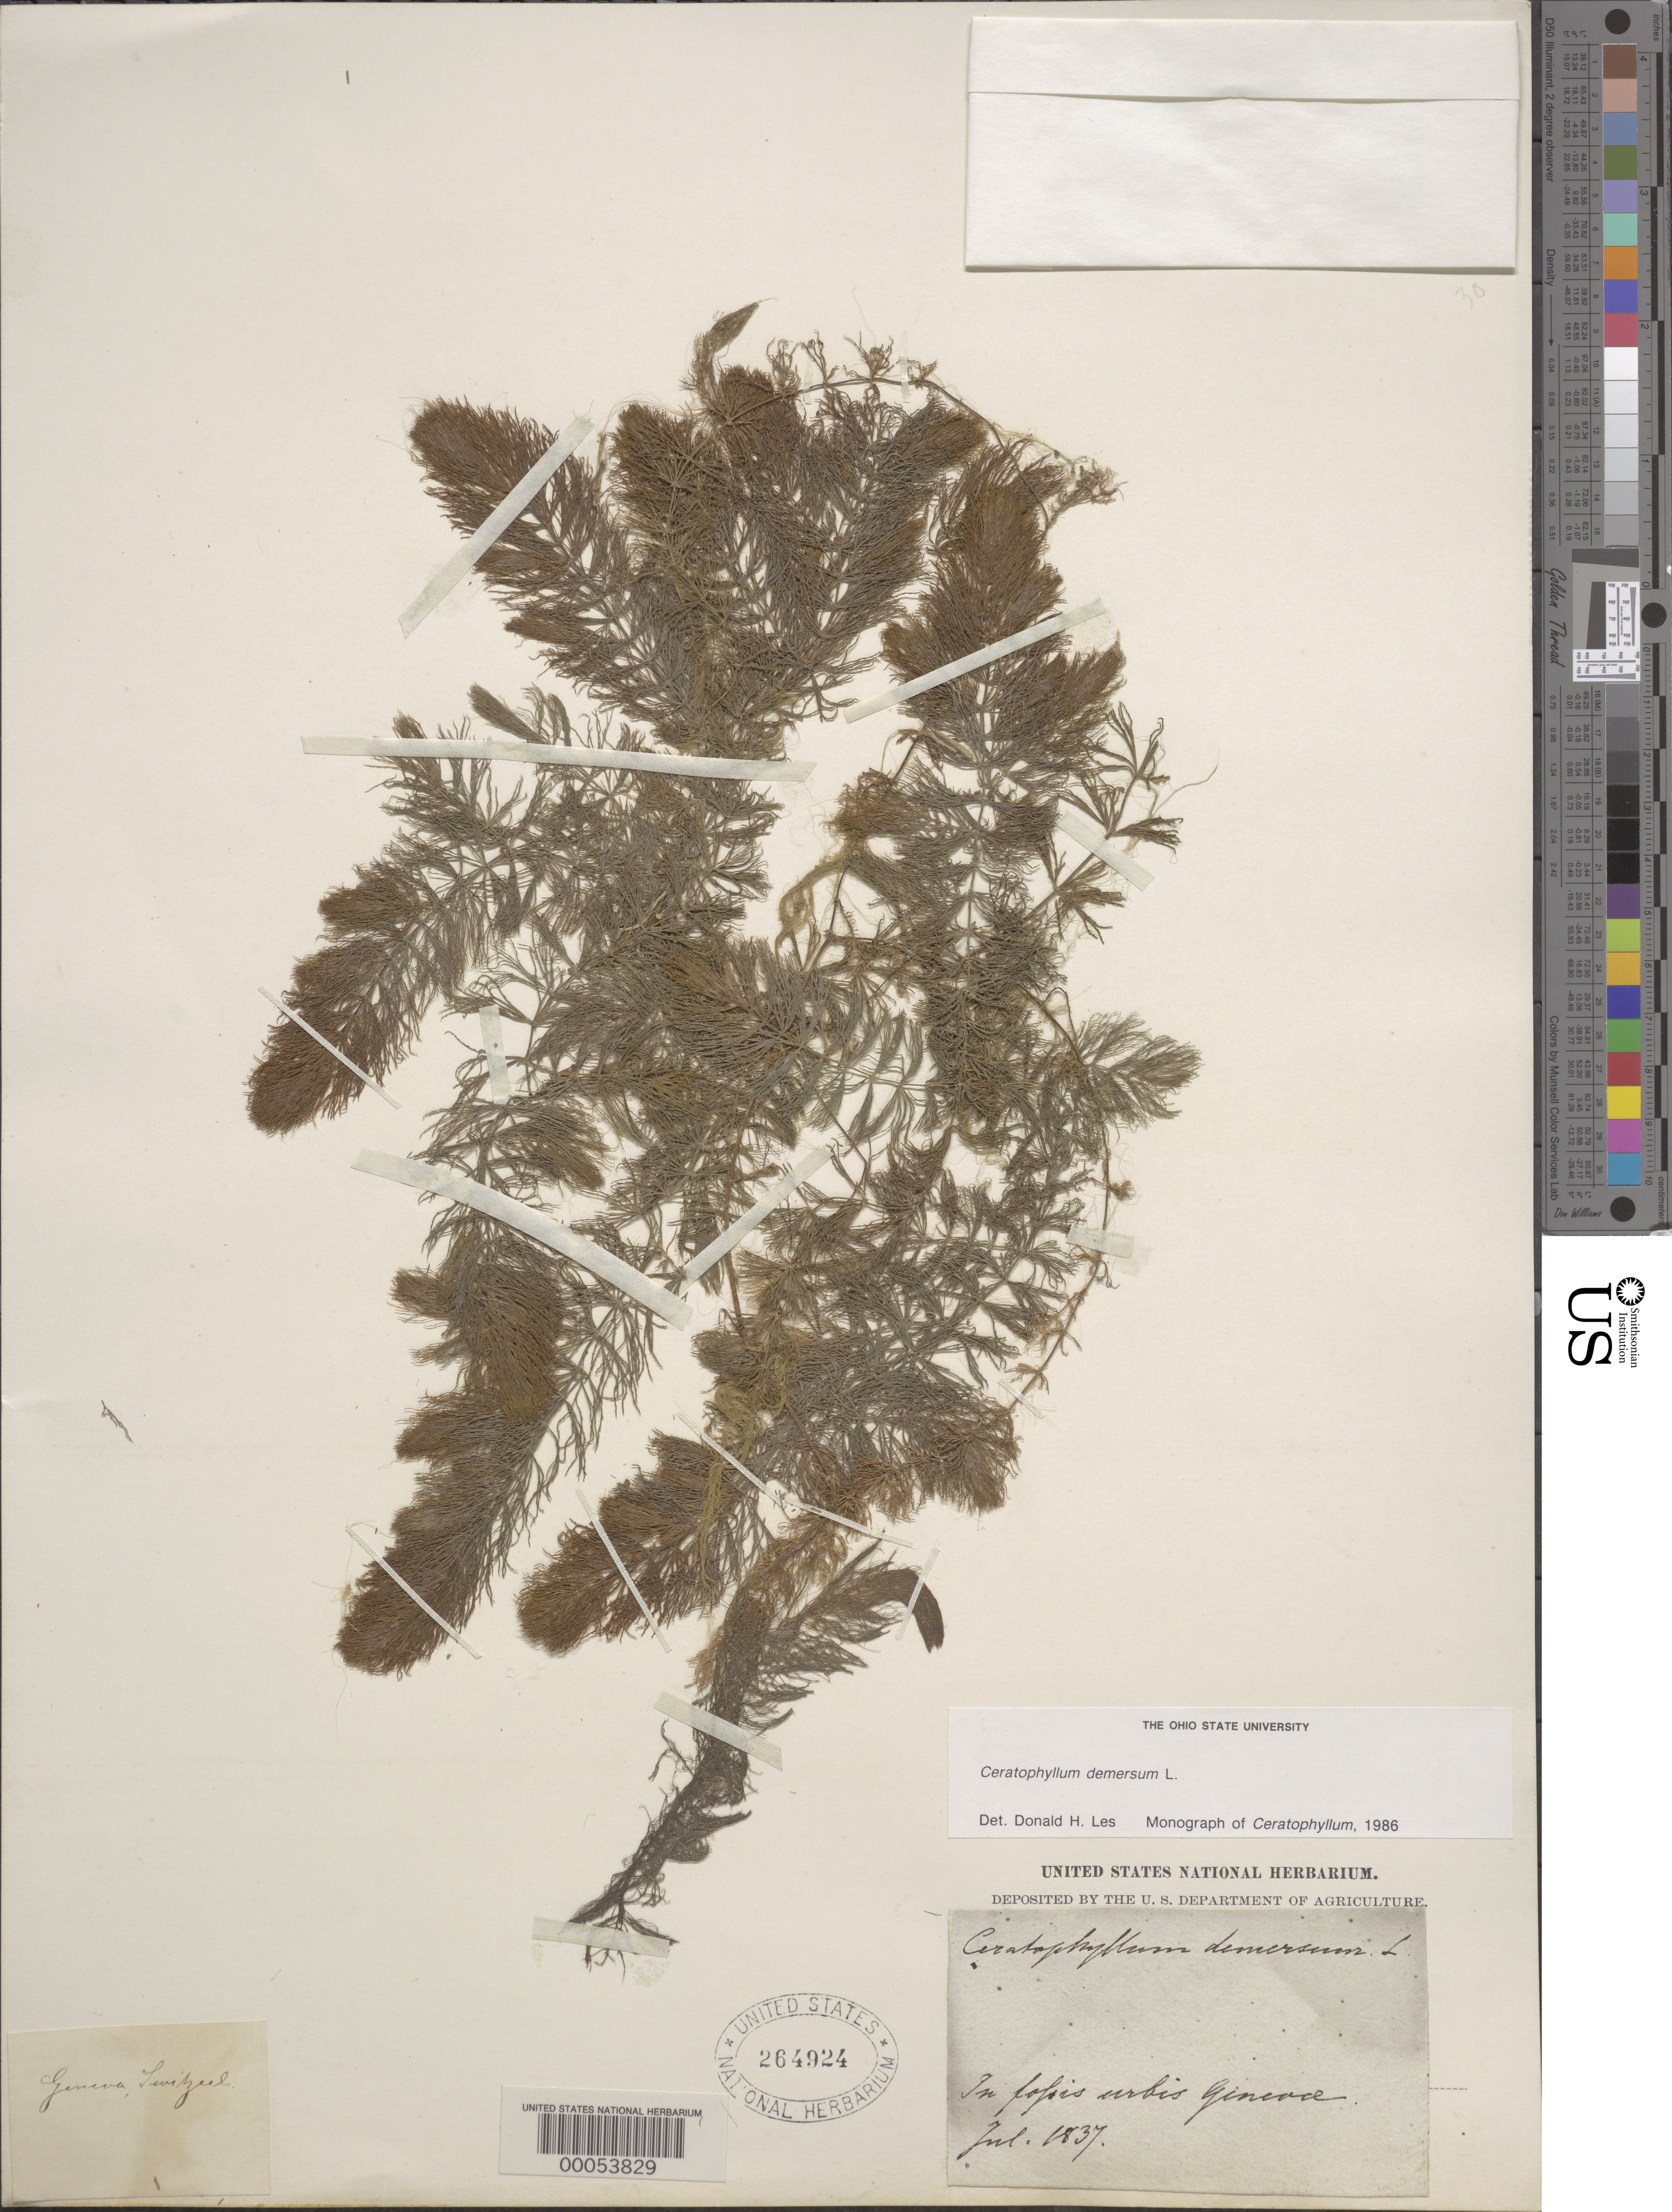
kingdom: Plantae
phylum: Tracheophyta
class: Magnoliopsida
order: Ceratophyllales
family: Ceratophyllaceae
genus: Ceratophyllum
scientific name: Ceratophyllum demersum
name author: L.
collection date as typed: Jul 1837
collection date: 1837-07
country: Switzerland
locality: Geneva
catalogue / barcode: US 264924